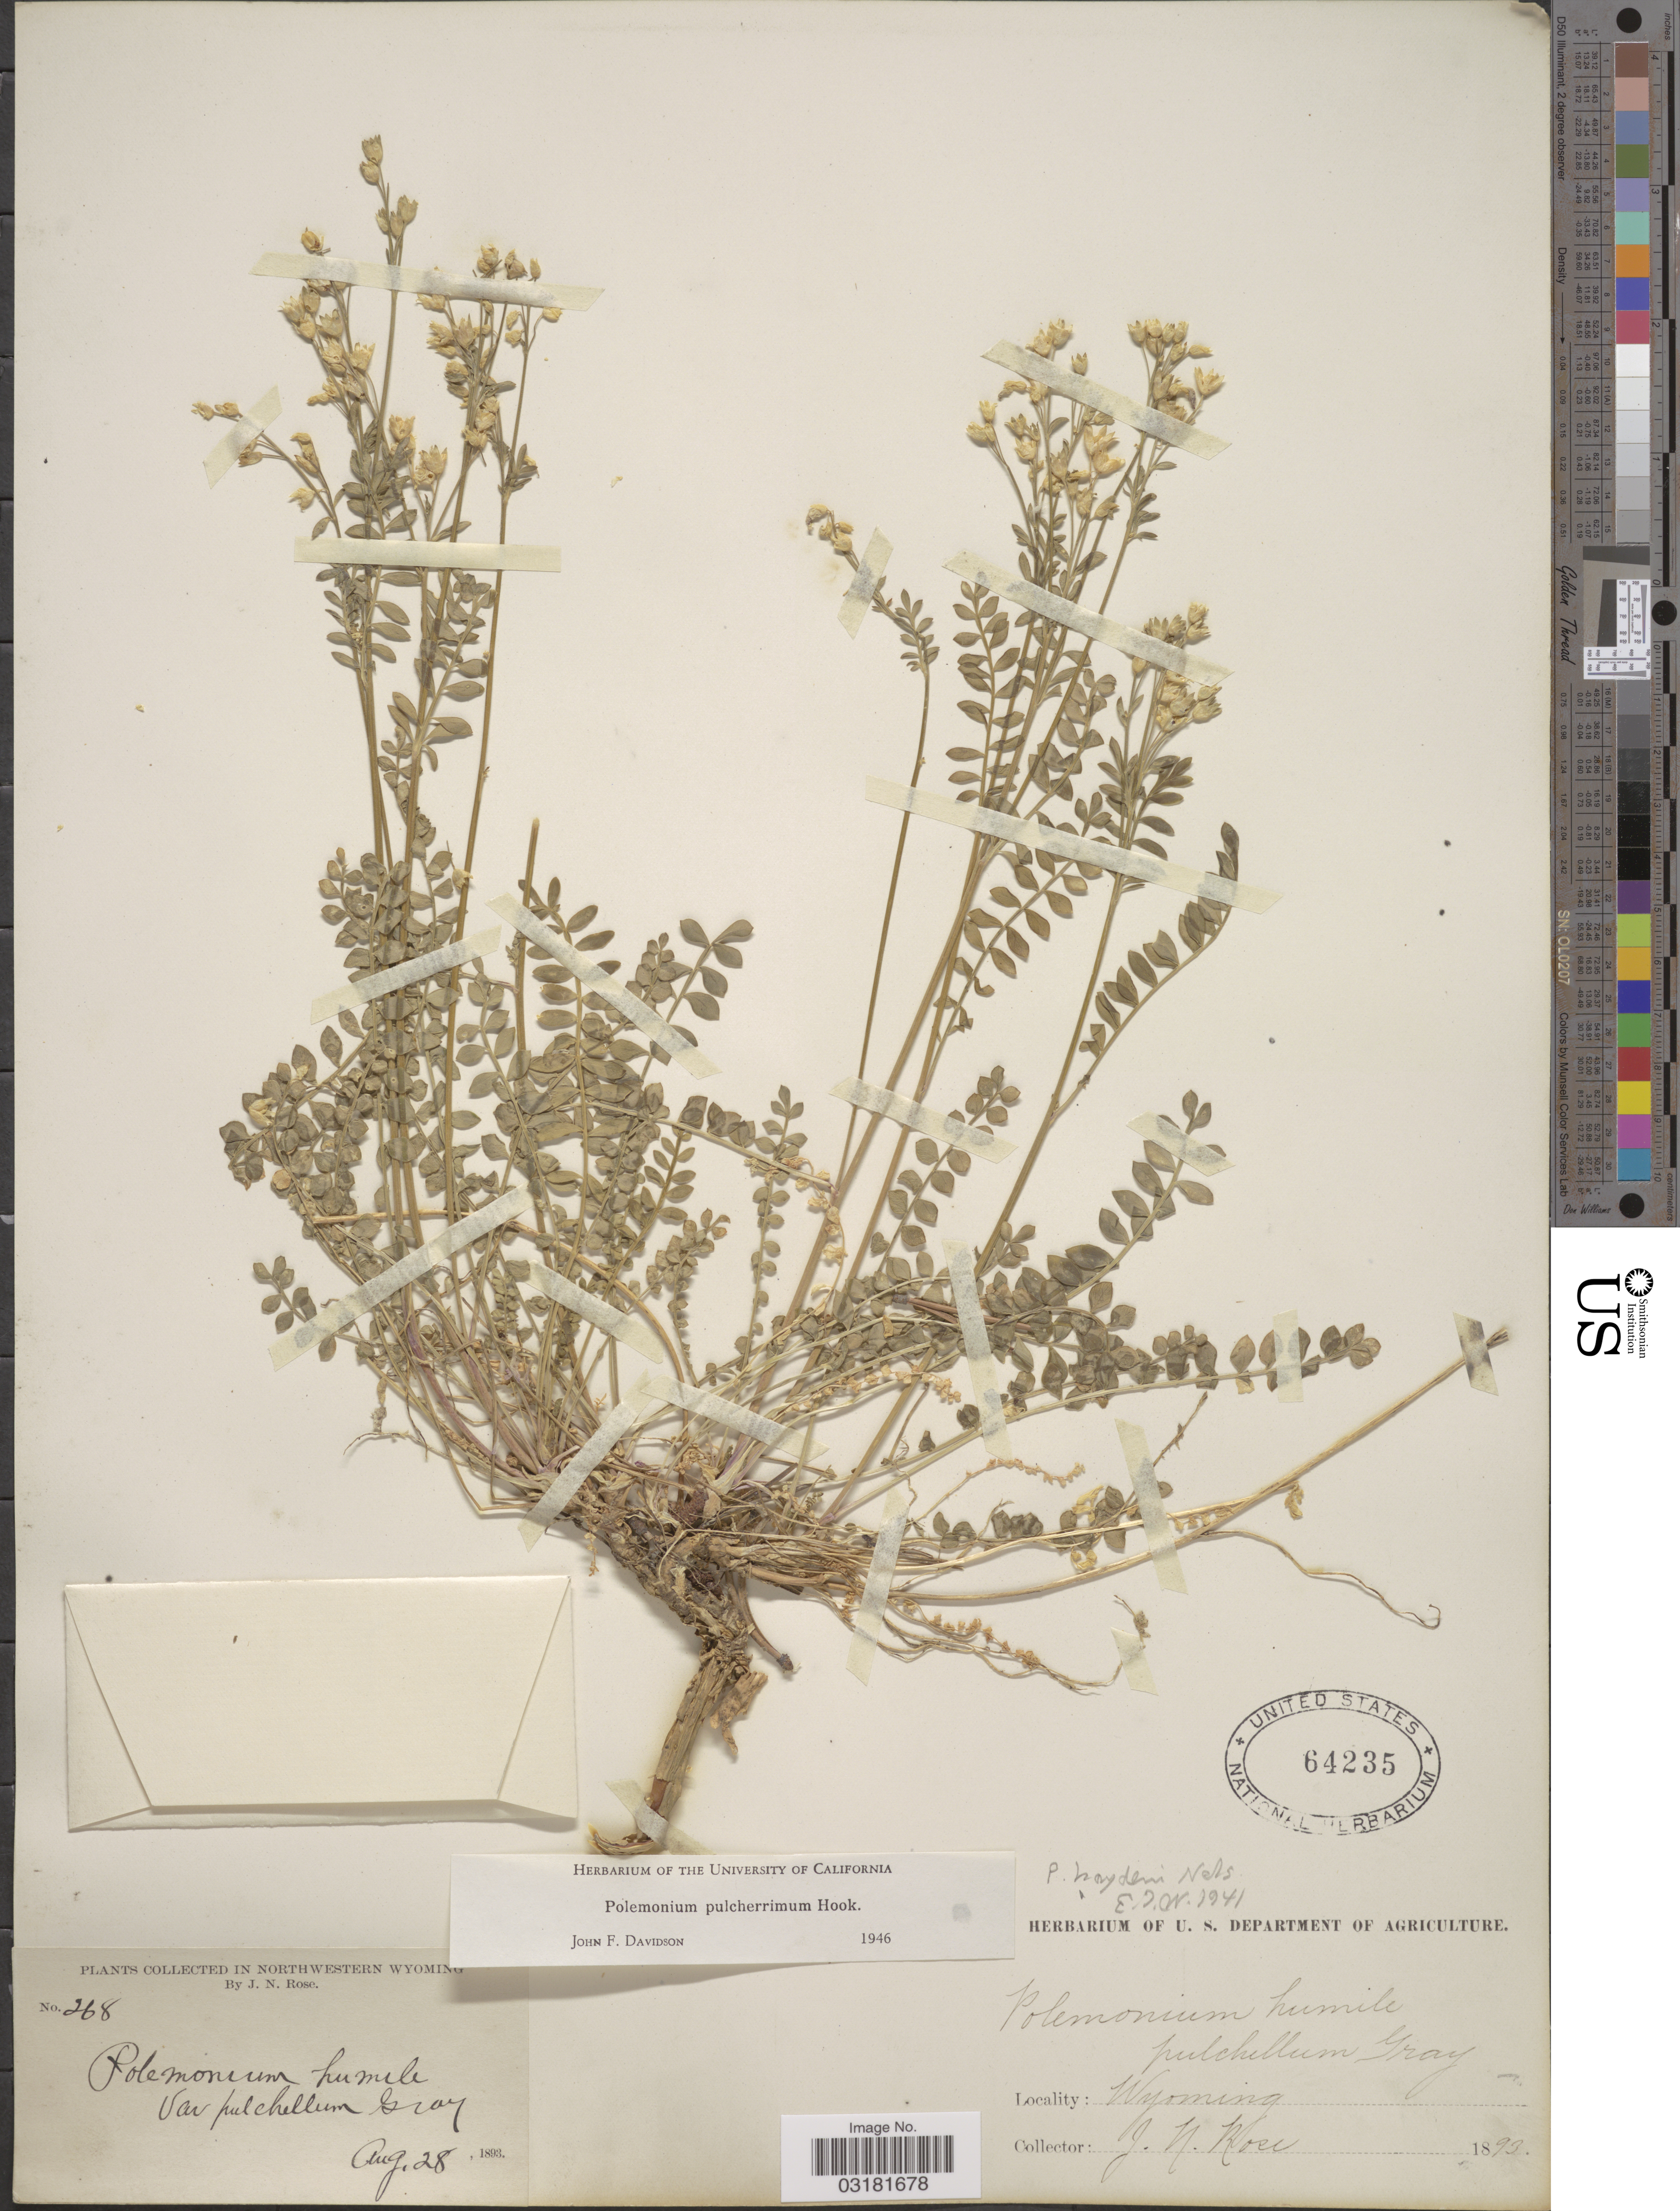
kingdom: Plantae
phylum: Tracheophyta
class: Magnoliopsida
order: Ericales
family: Polemoniaceae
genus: Polemonium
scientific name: Polemonium pulcherrimum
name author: Hook.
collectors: J. N. Rose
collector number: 268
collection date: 1893-08-28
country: United States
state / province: Wyoming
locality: Northwestern Wyoming.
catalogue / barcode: US 64235